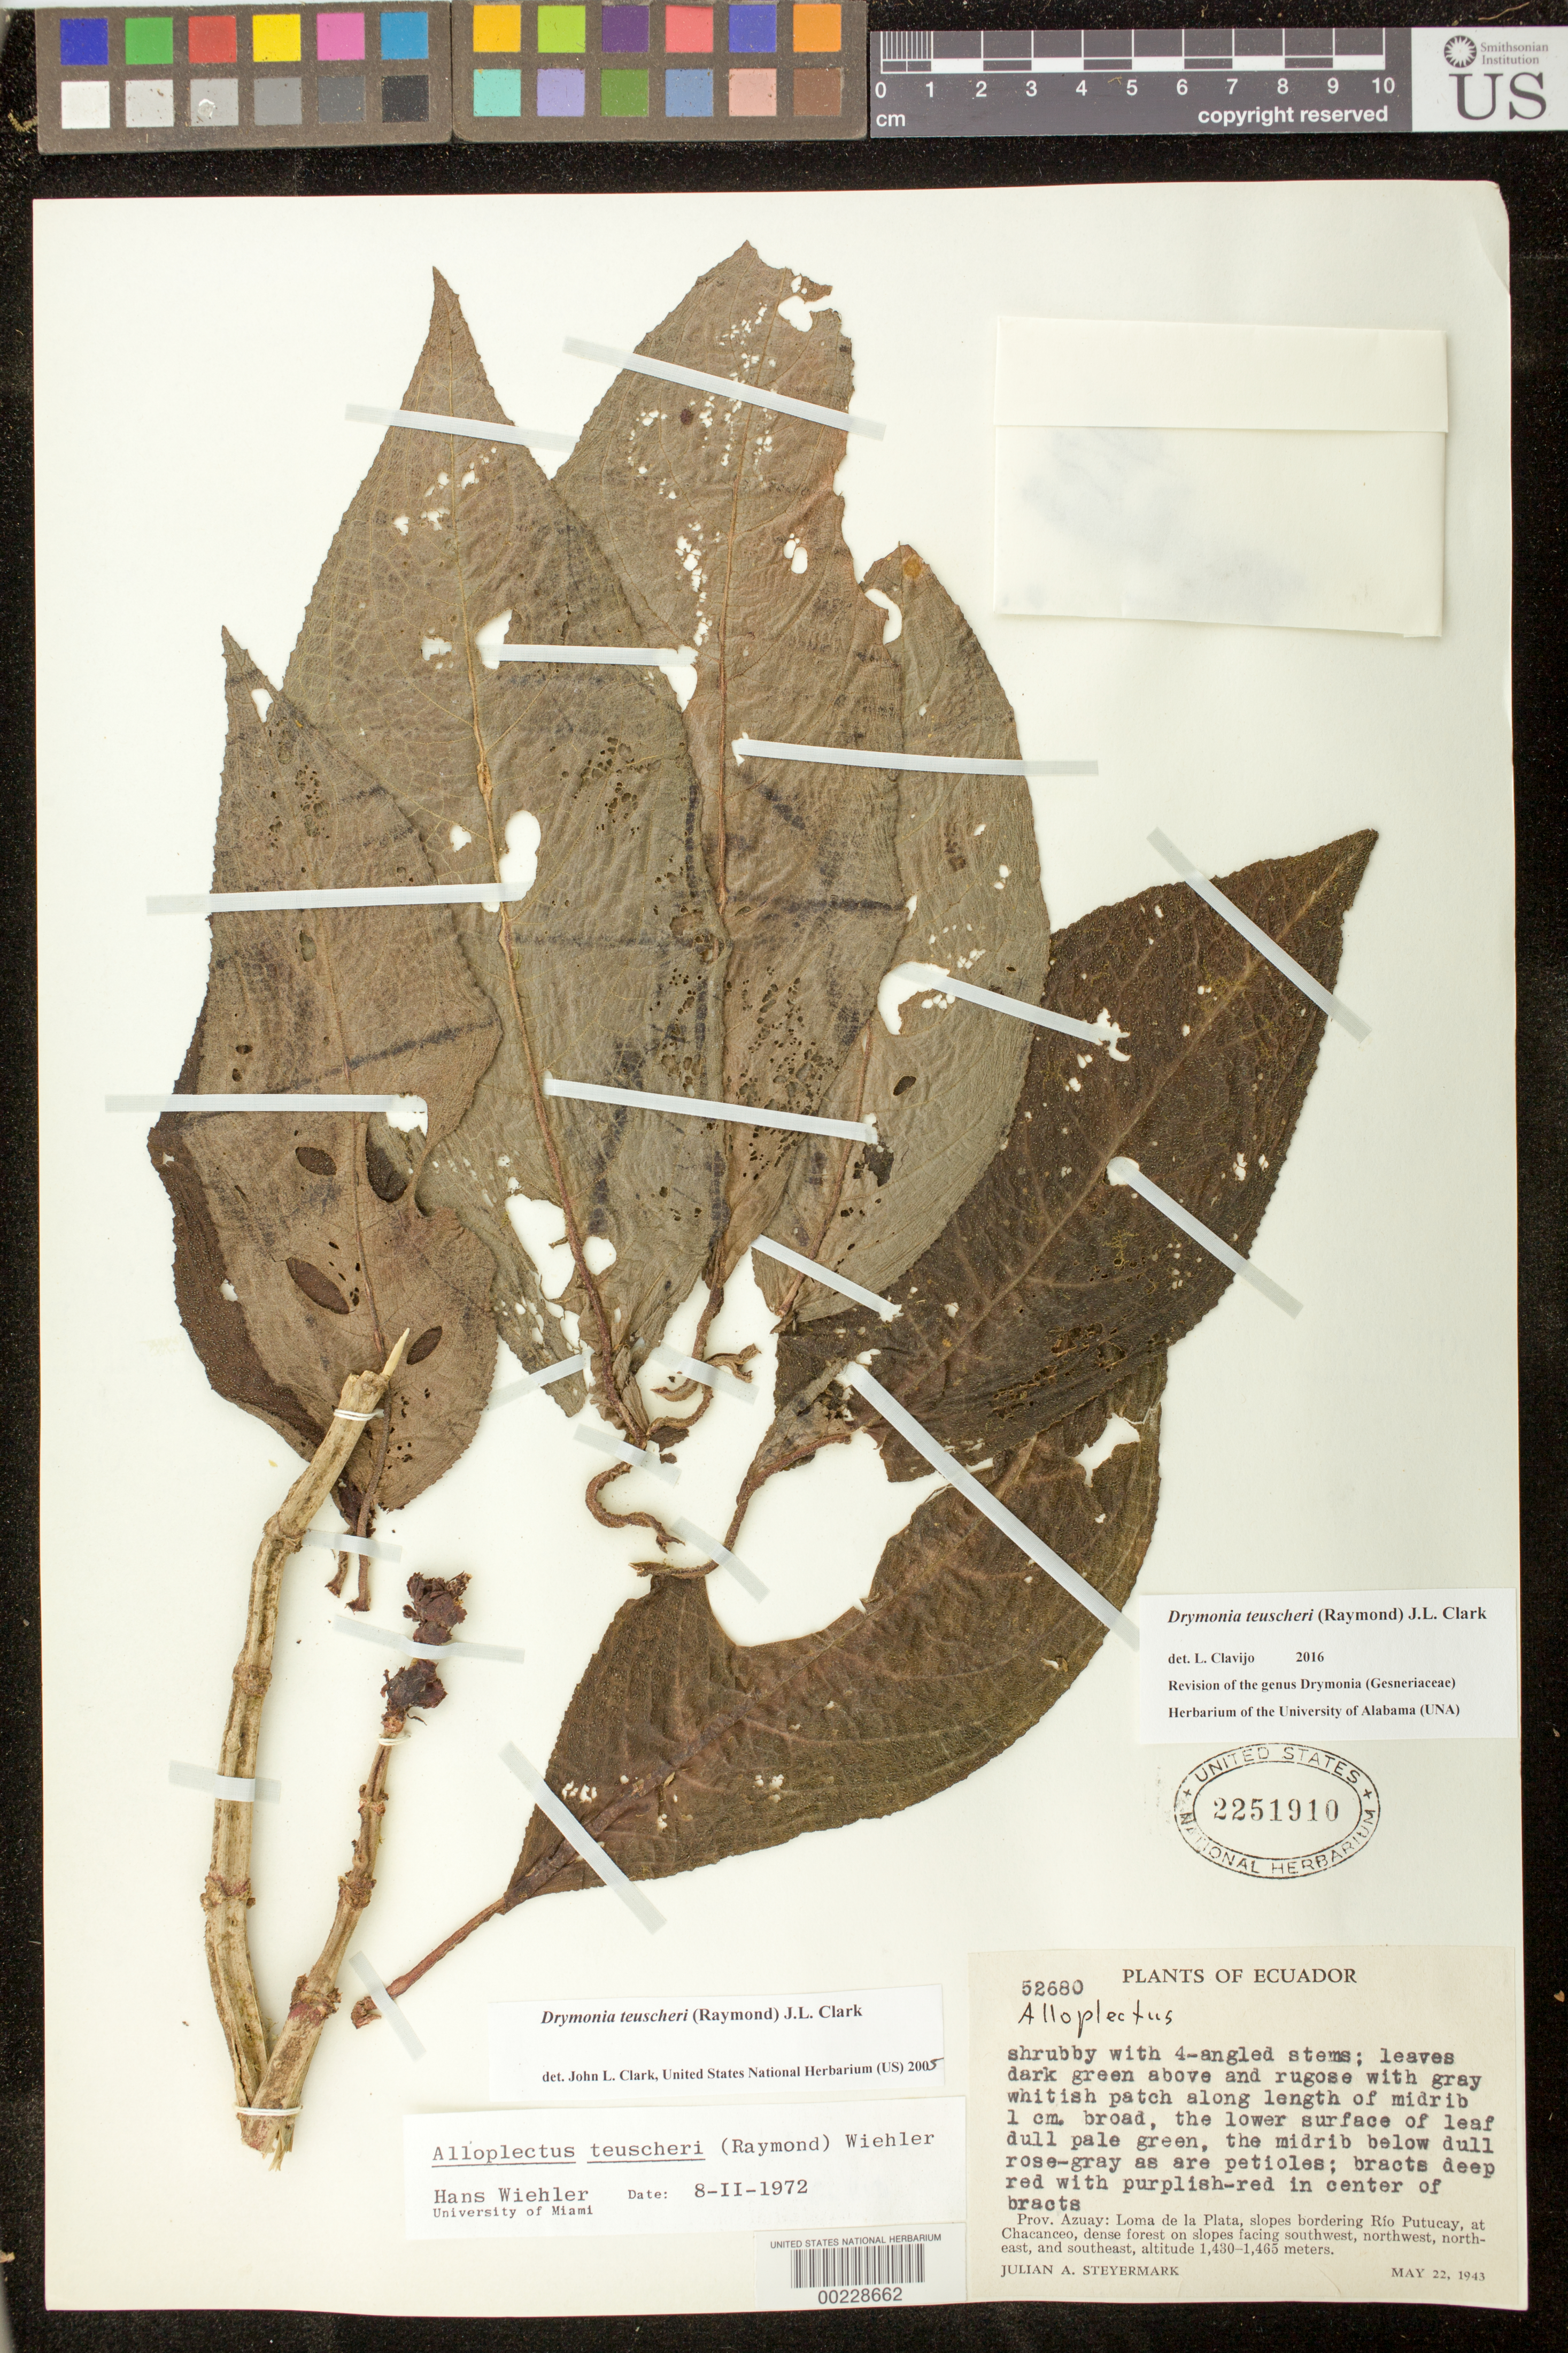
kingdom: Plantae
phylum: Tracheophyta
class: Magnoliopsida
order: Lamiales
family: Gesneriaceae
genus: Drymonia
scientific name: Drymonia teuscheri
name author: (Raymond) J.L. Clark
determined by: Clark, J. L., (SEL), The Marie Selby Botanical Garden (UNITED STATES)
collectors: J. Steyermark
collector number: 52680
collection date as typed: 22 May 1943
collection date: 1943-05-22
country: Ecuador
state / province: Azuay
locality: Loma de La Plata, slopes bordering Rio Putucay, at Chacanceo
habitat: Dense forest on slopes facing SW, NW, NE, and SE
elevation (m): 1430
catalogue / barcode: US 2251910